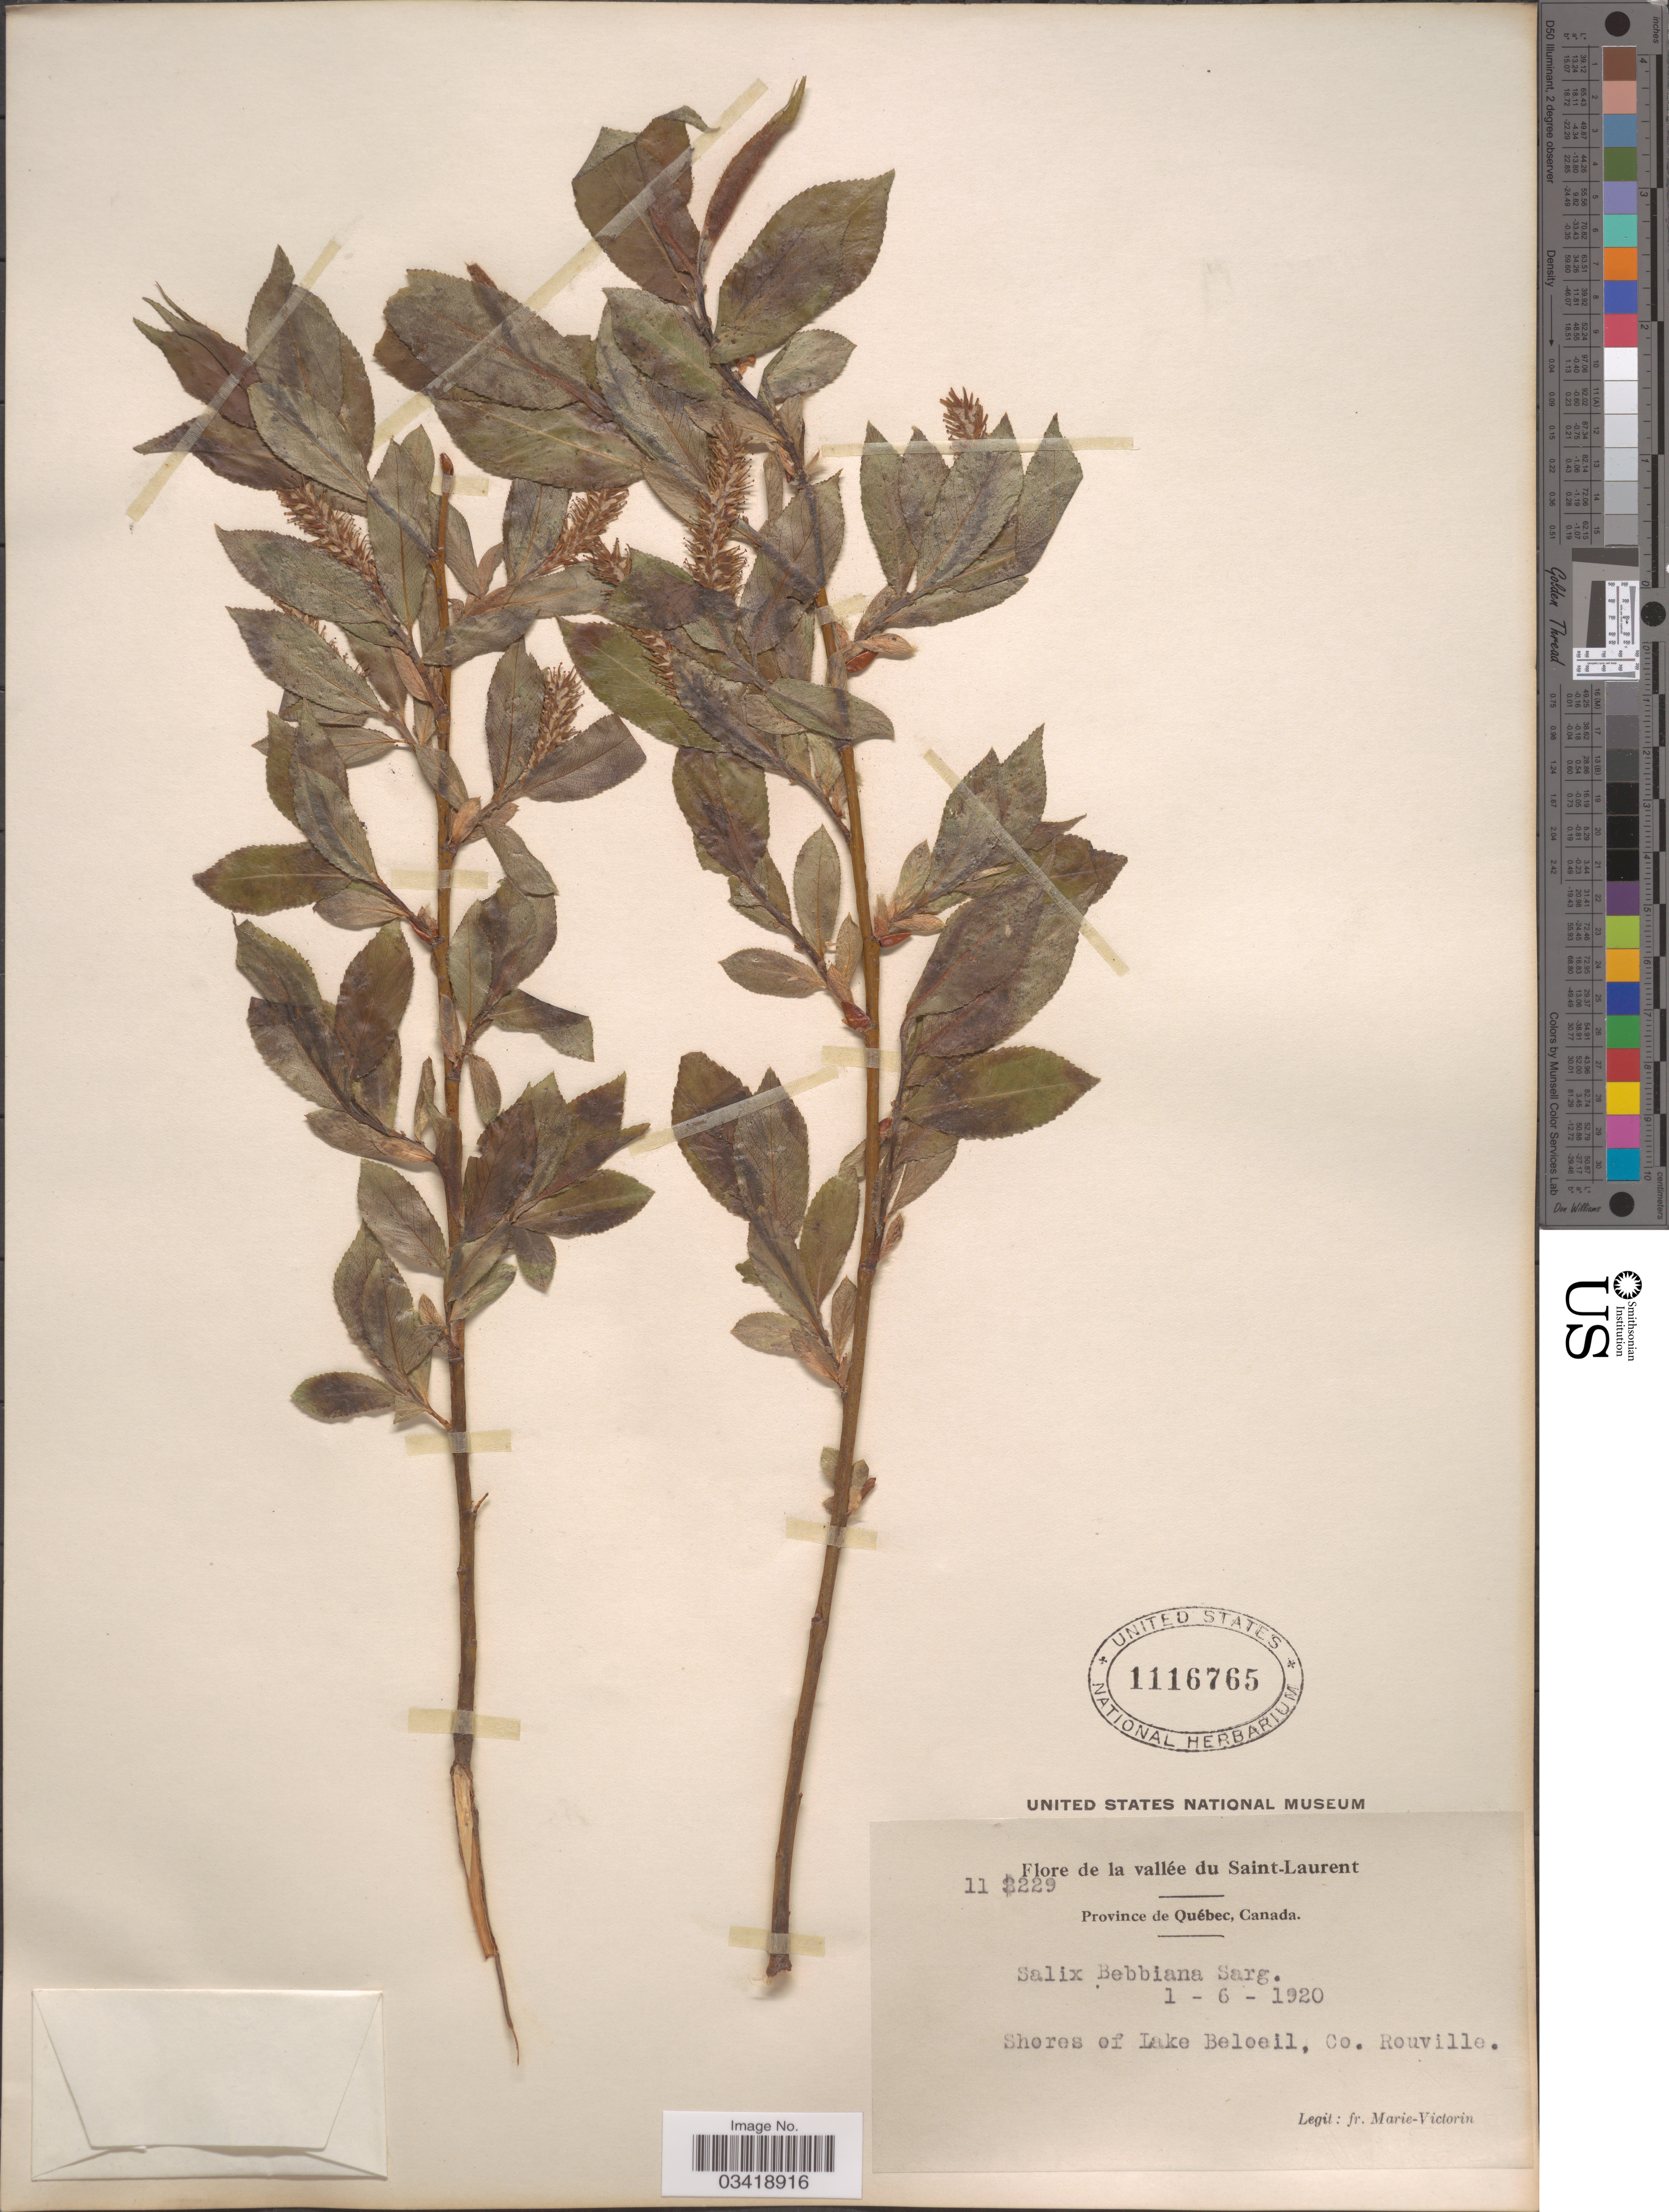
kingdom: Plantae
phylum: Tracheophyta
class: Magnoliopsida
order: Malpighiales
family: Salicaceae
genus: Salix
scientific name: Salix bebbiana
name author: Sarg.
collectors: F. Marie-Victorin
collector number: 11229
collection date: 1920-06-01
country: Canada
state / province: Quebec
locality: De la vallée du Saint-Laurent. Shores of Lake Beloeil, Co. Rouville.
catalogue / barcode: US 1116765